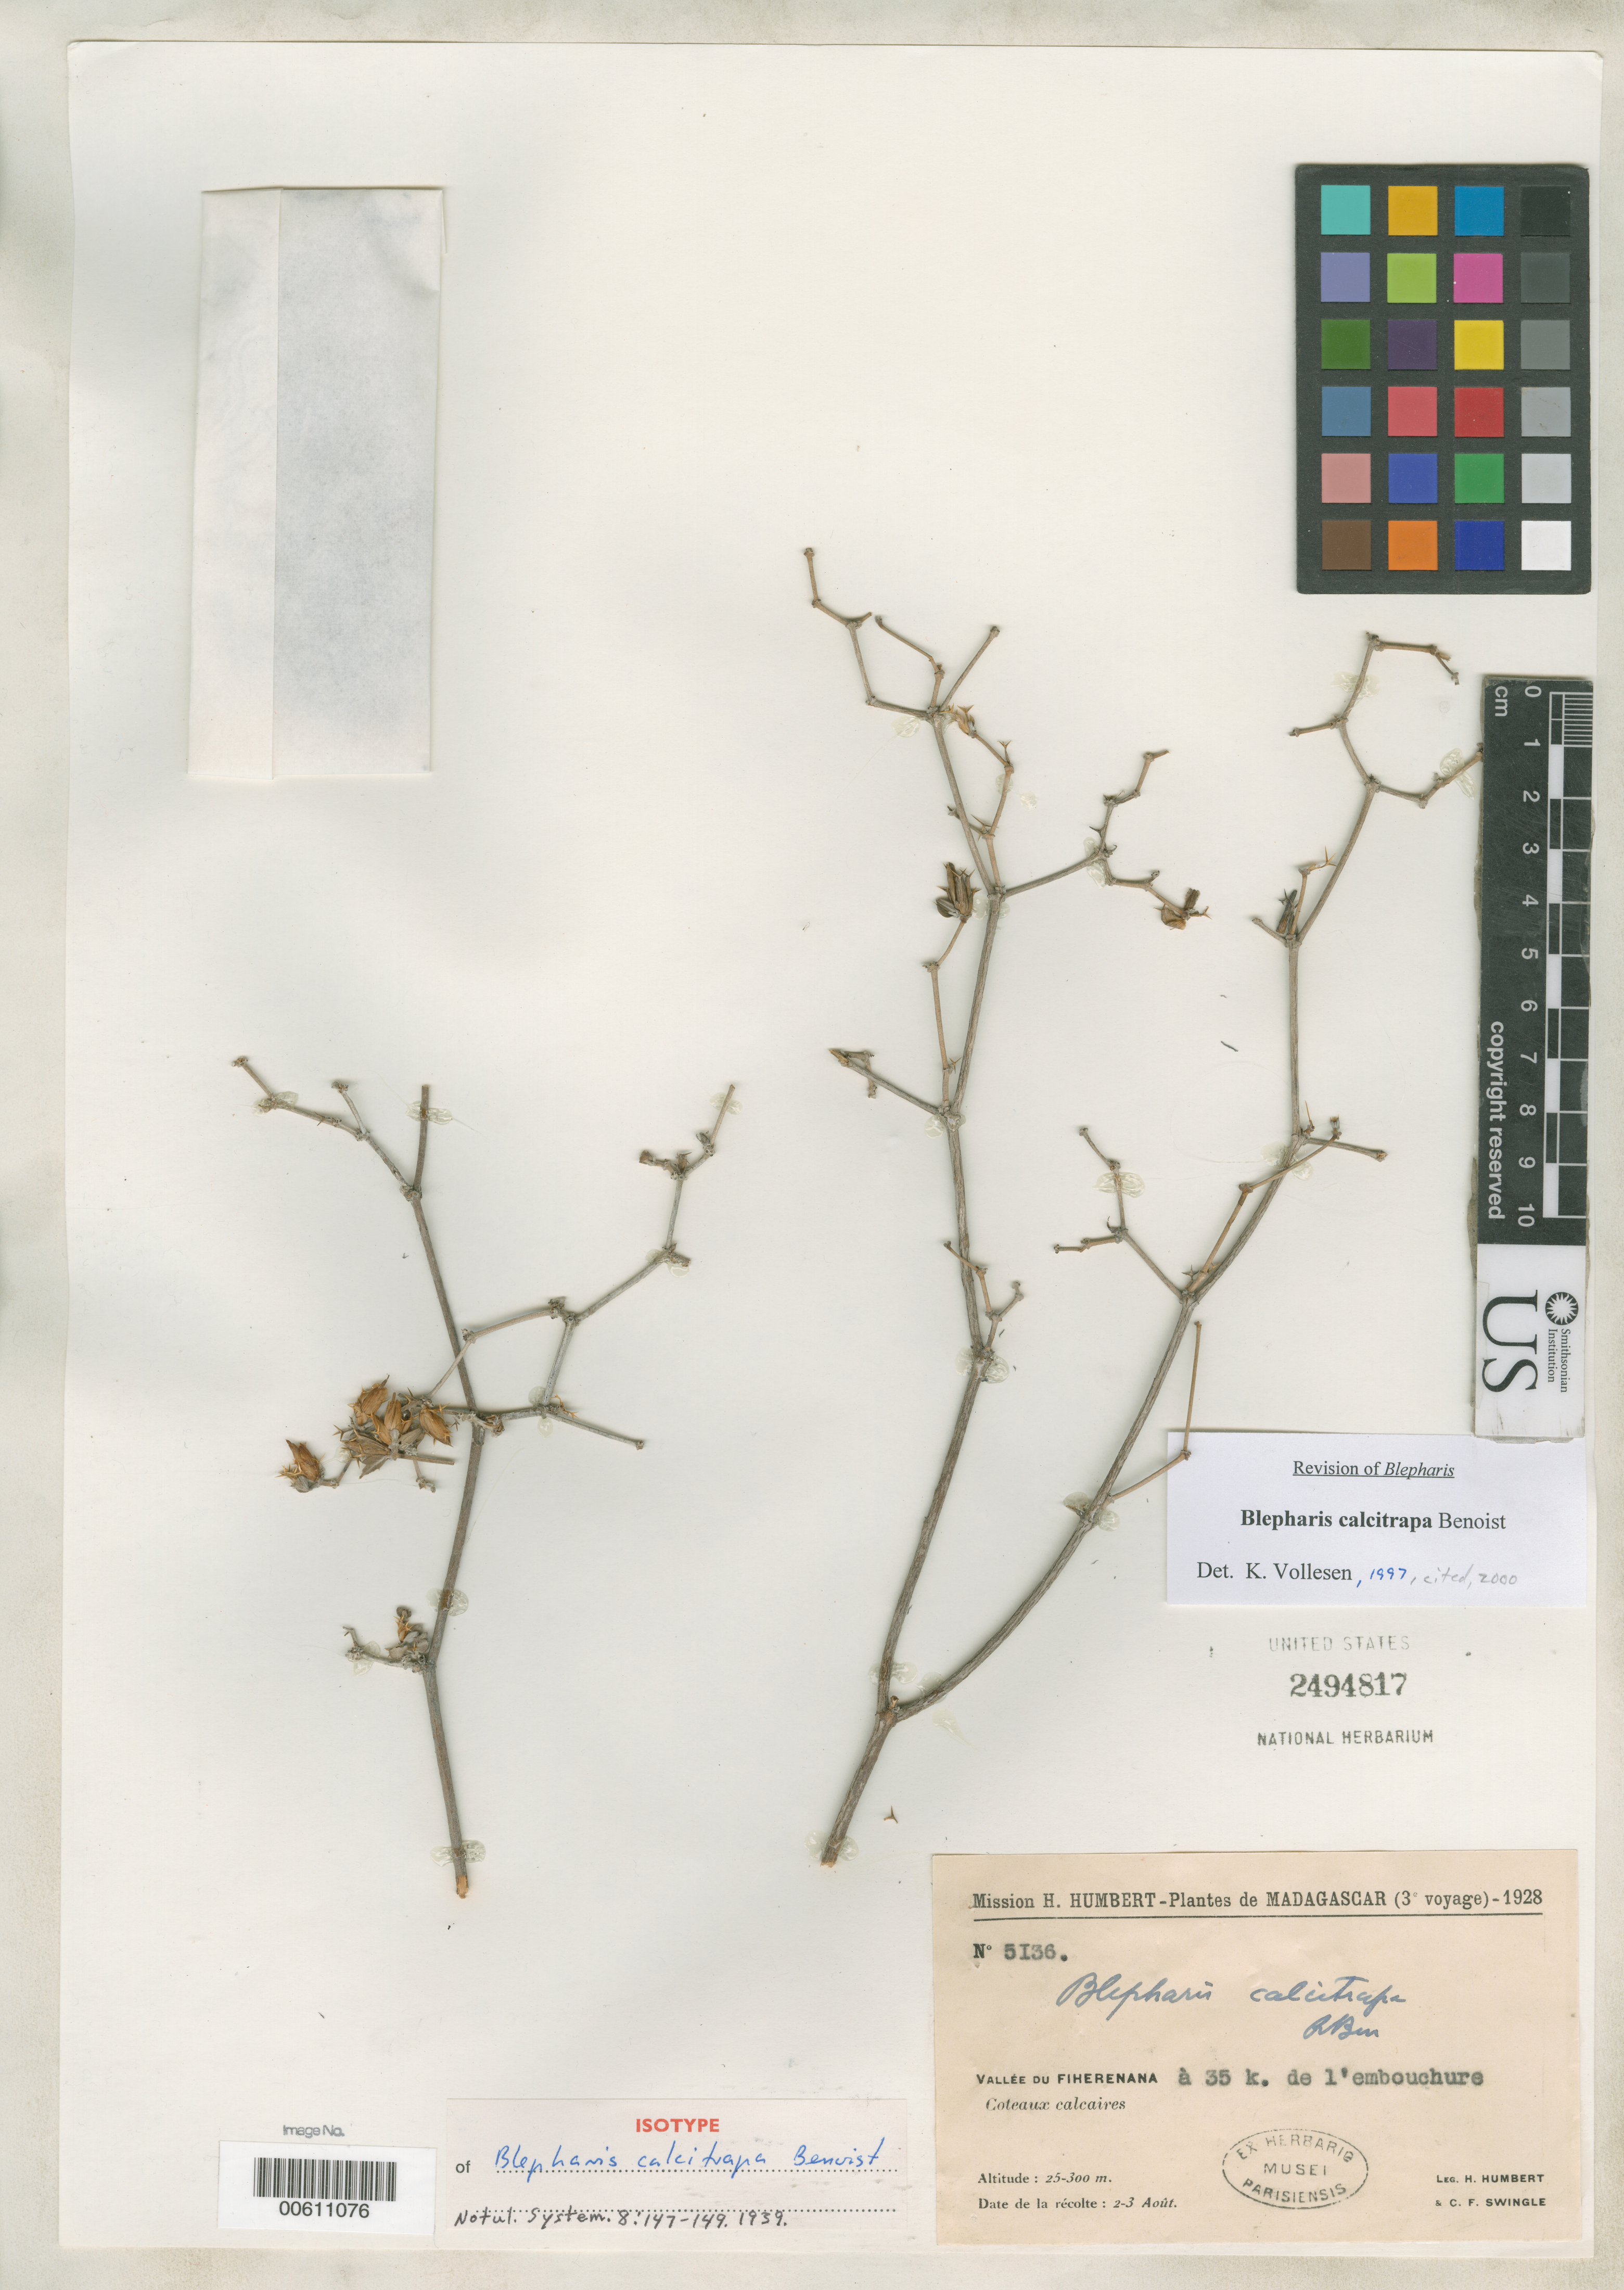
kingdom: Plantae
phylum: Tracheophyta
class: Magnoliopsida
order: Lamiales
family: Acanthaceae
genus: Blepharis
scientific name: Blepharis calcitrapa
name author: Benoist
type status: Isotype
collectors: H. Humbert & C. Swingle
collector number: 5136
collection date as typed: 02 Aug 1928 to 03 Aug 1928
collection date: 1928-08-02/1928-08-03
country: Madagascar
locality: Vallée du Fiherenana à 35 k. de l'embouchure.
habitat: Coteaux calcaires.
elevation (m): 25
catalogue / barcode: US 2494817